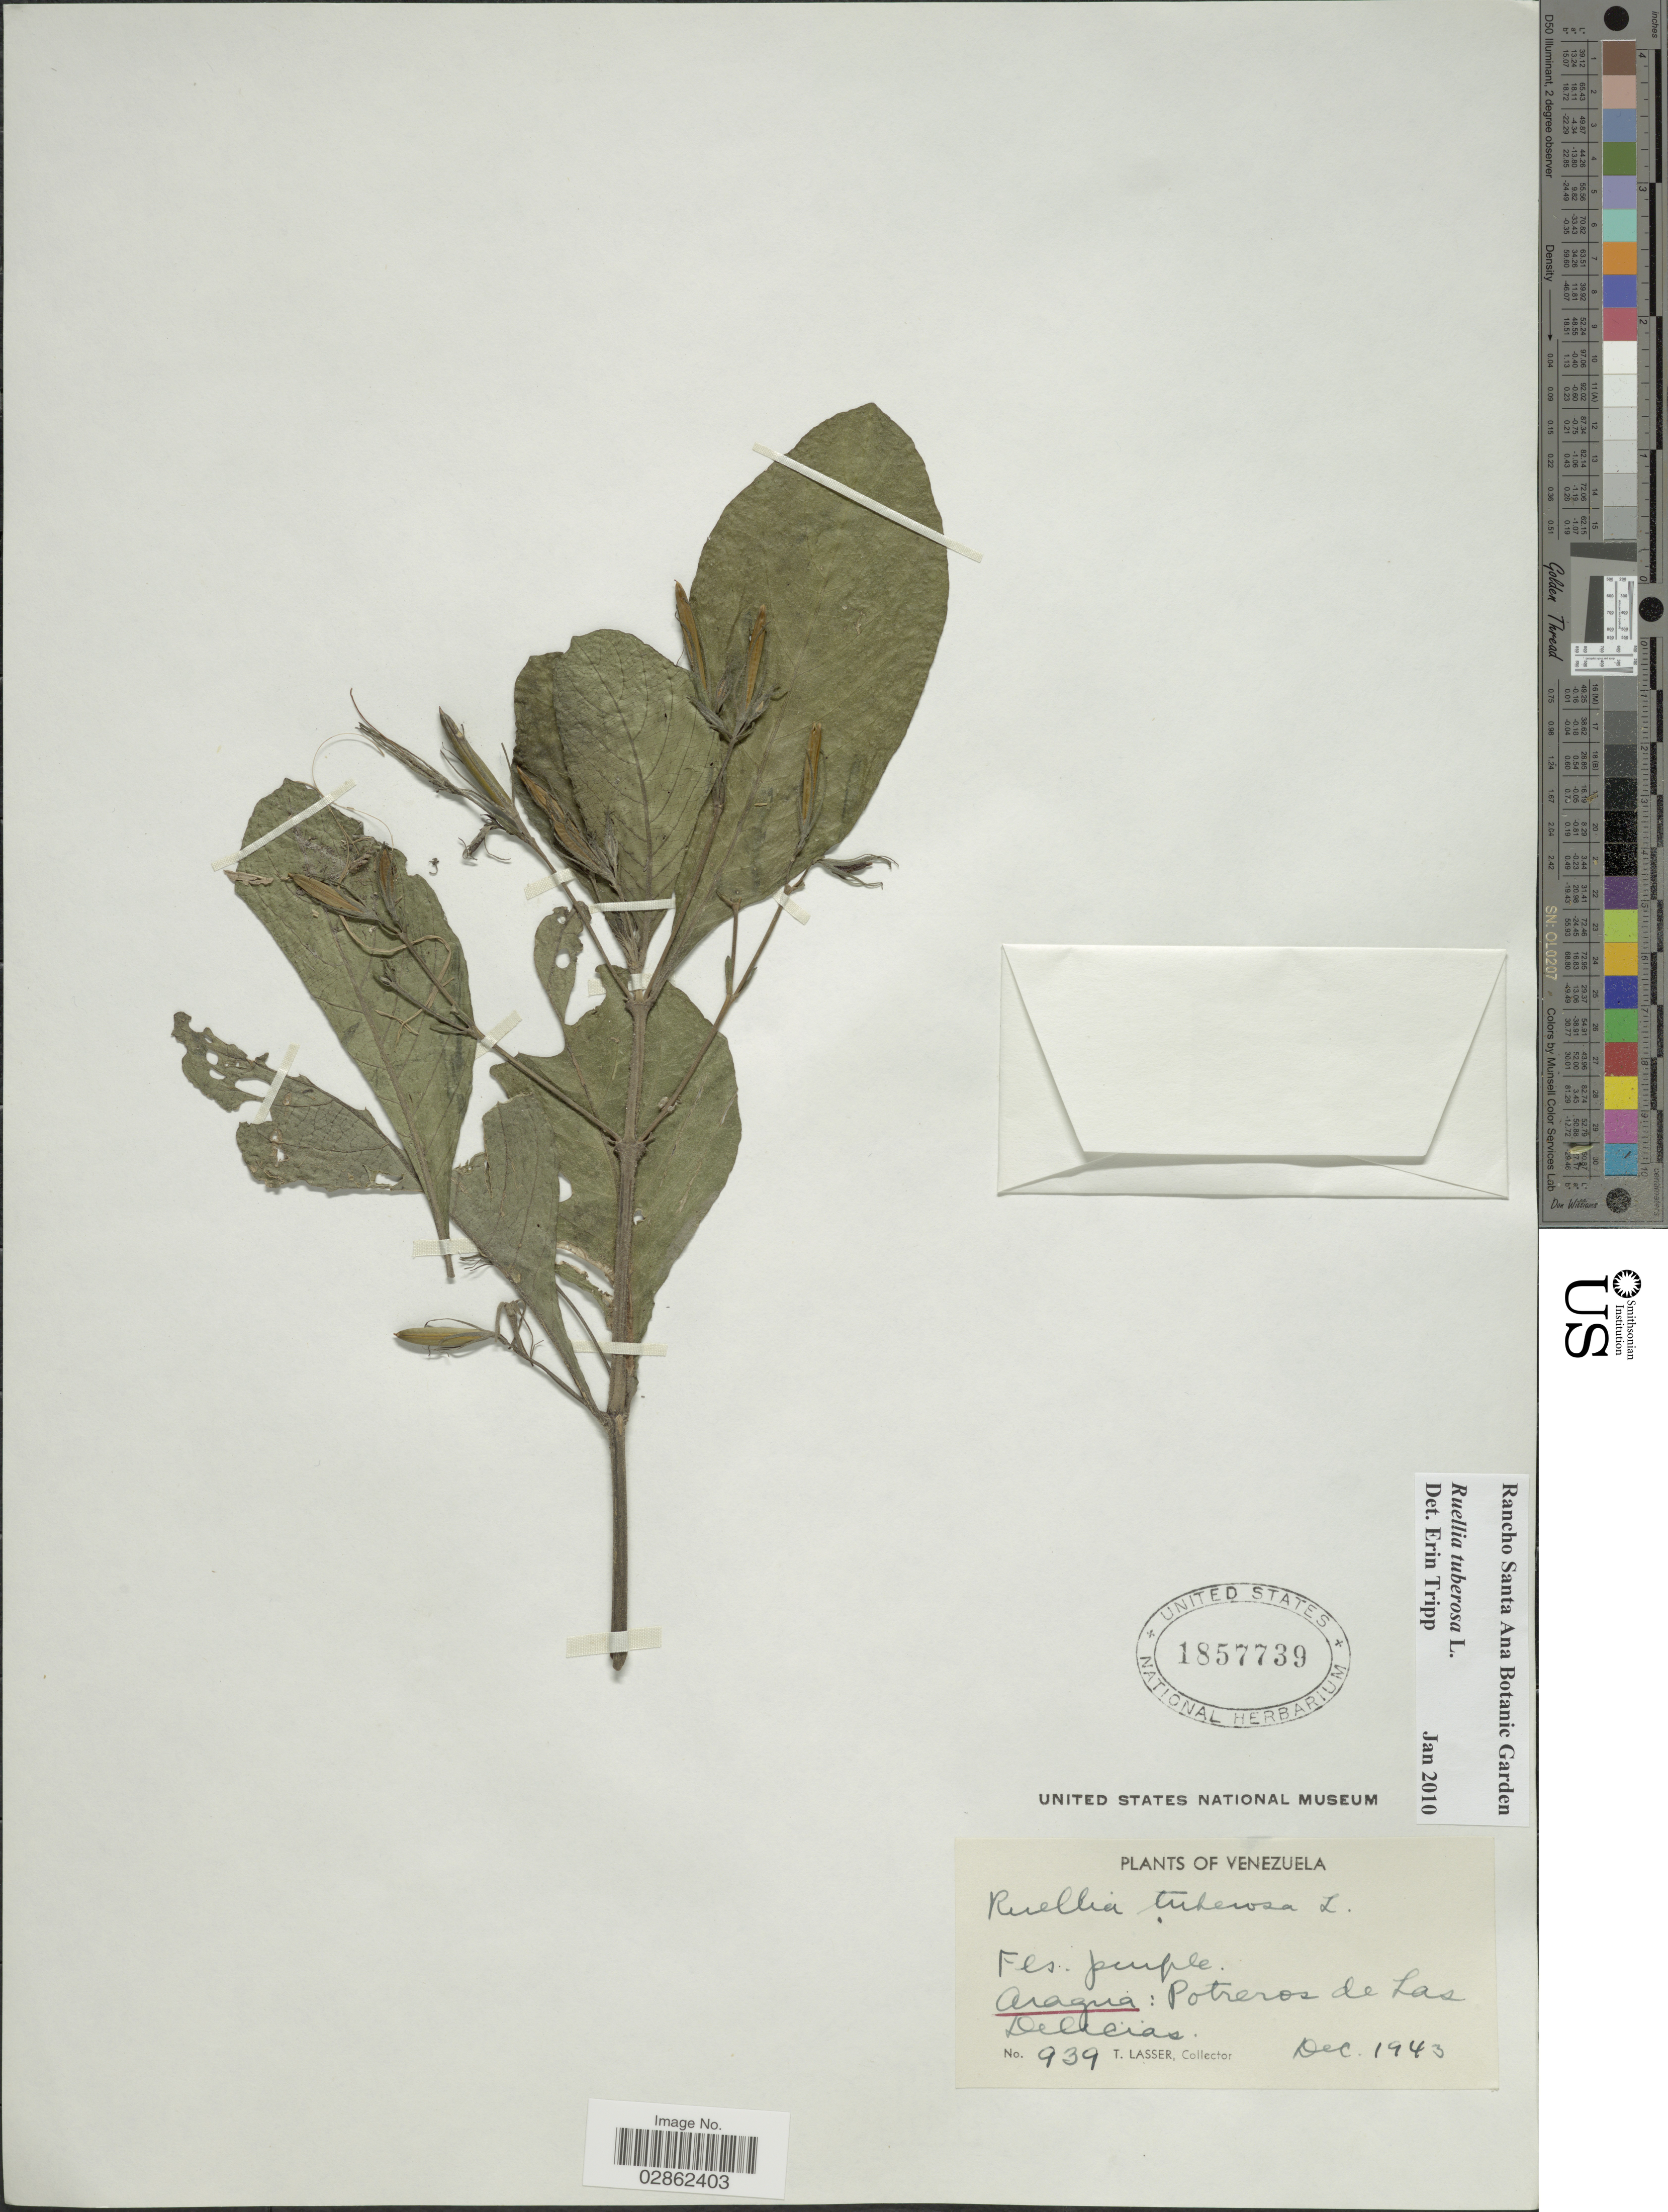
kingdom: Plantae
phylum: Tracheophyta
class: Magnoliopsida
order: Lamiales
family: Acanthaceae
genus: Ruellia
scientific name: Ruellia tuberosa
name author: L.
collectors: T. Lasser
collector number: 939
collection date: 1943-12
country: Venezuela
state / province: Aragua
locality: Potreros de Las Delicias.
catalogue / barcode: US 1857739